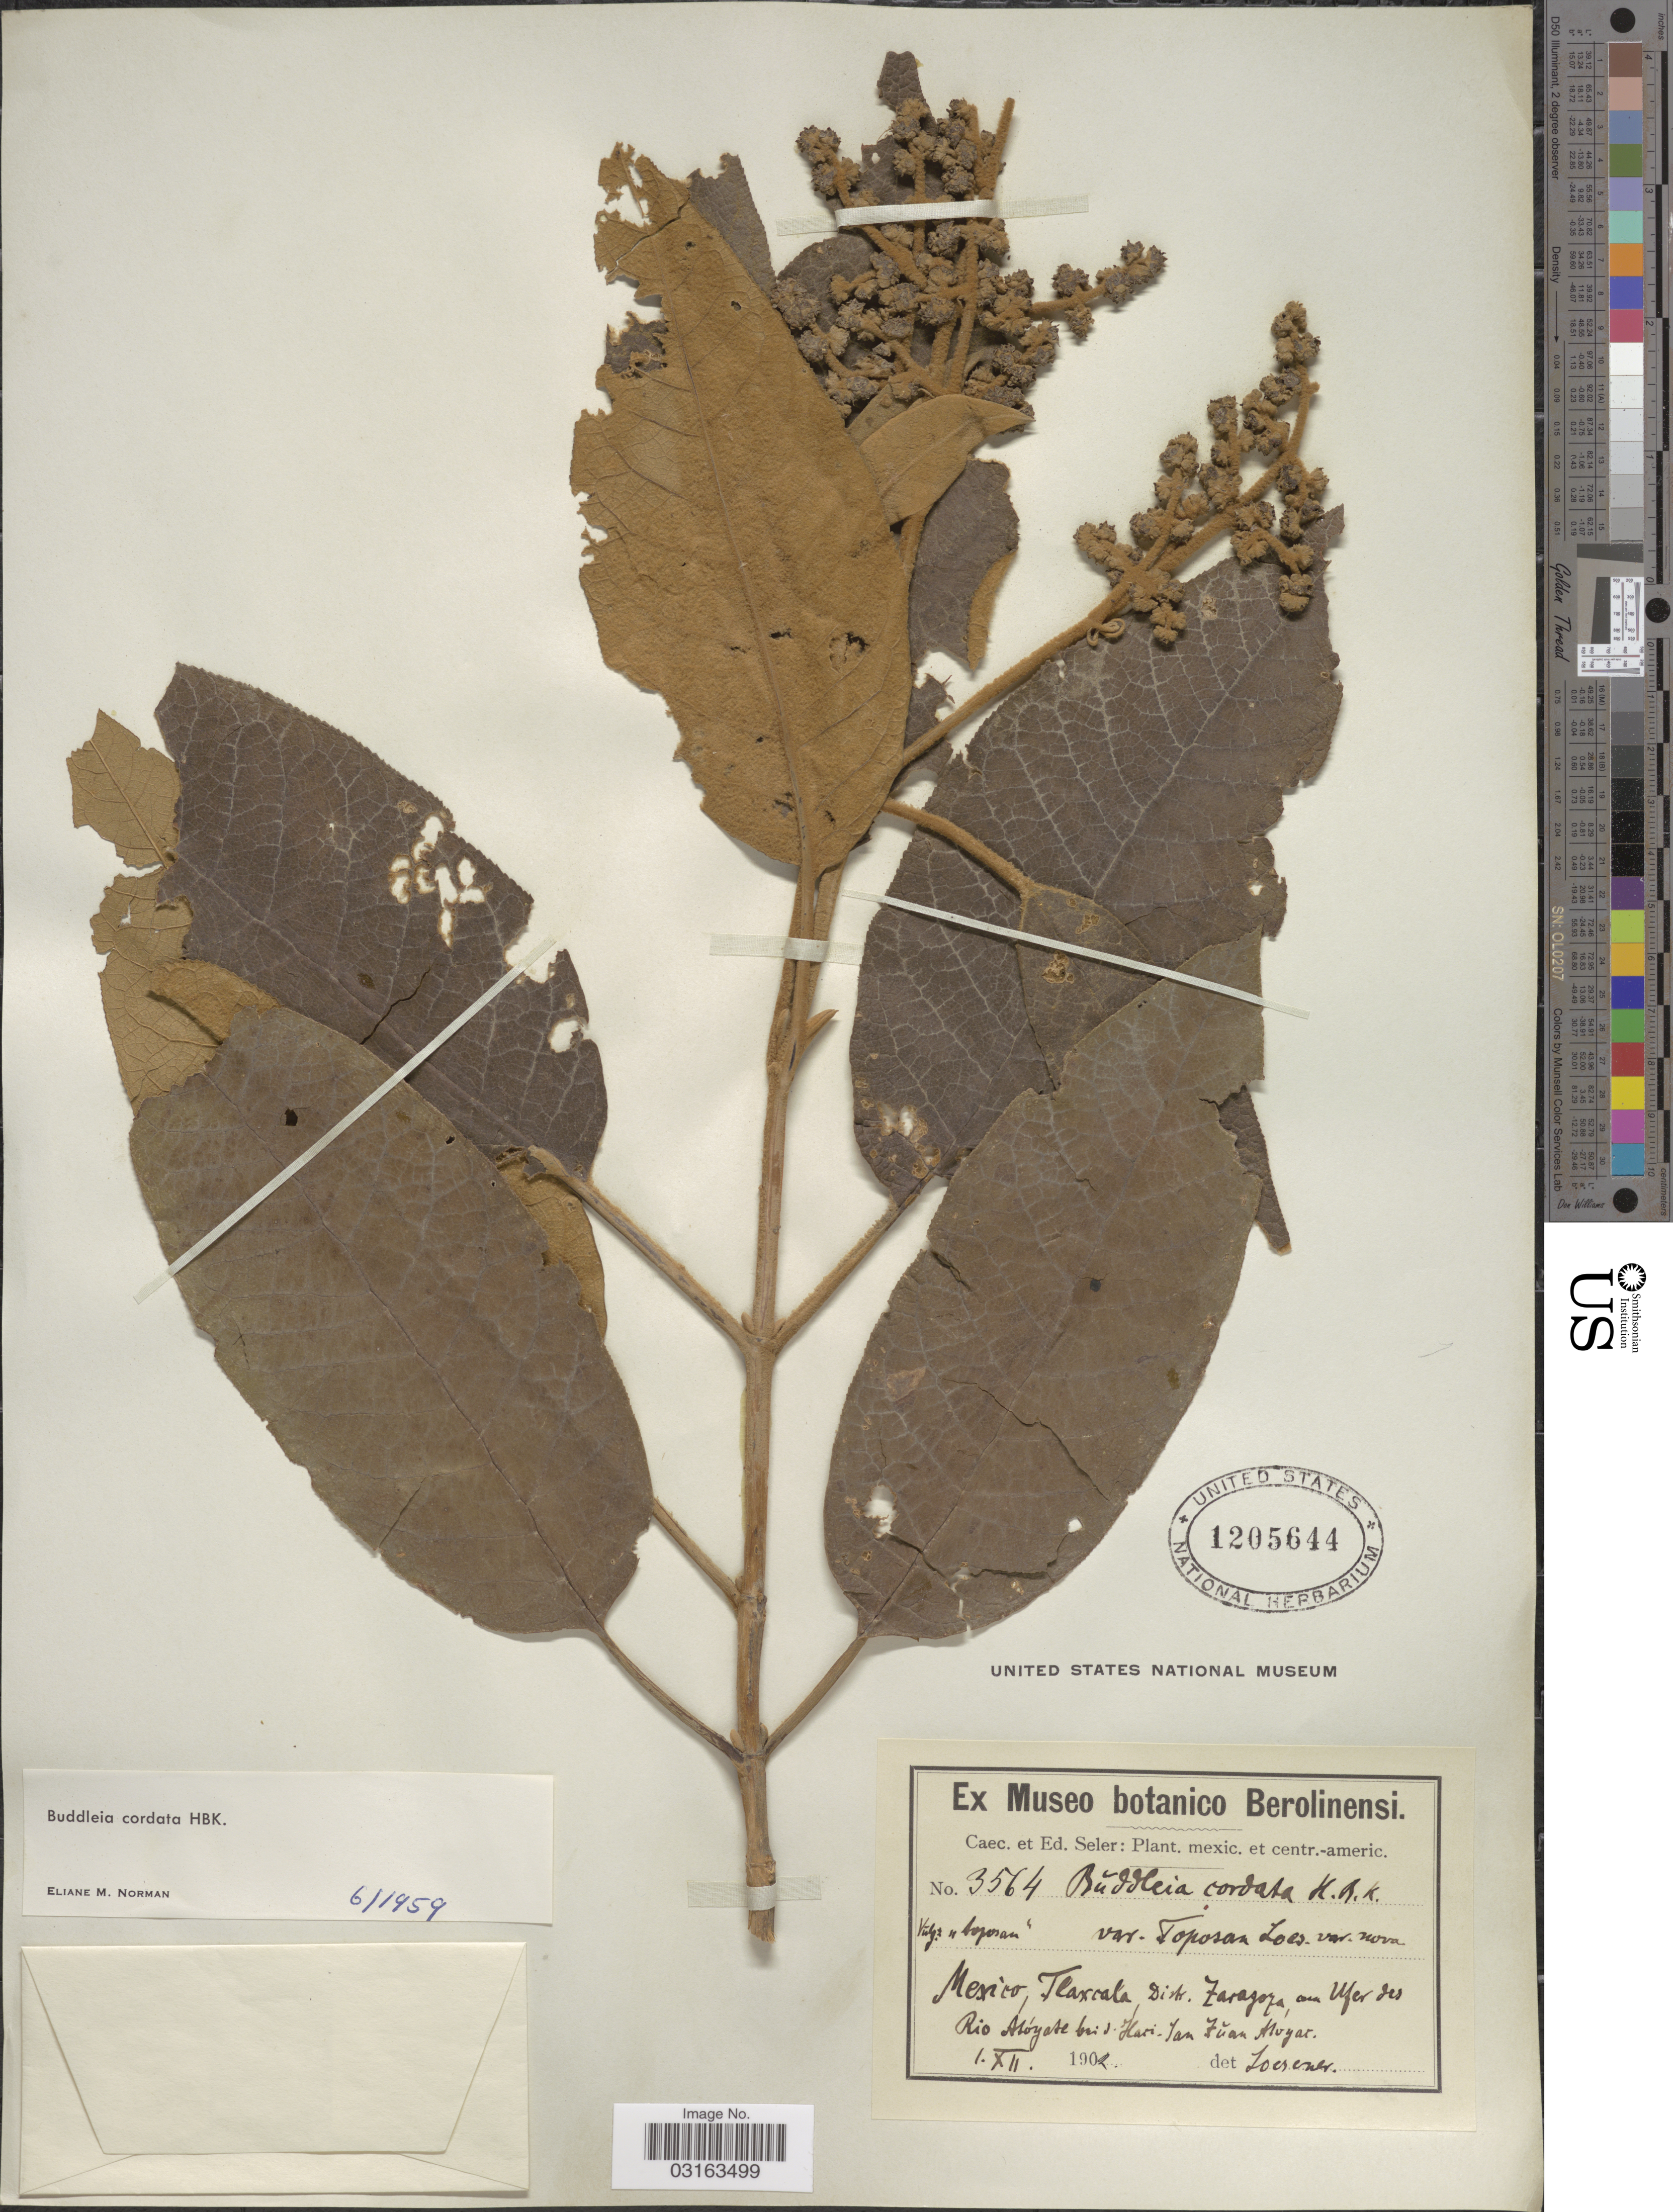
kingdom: Plantae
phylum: Tracheophyta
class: Magnoliopsida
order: Lamiales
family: Scrophulariaceae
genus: Buddleja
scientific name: Buddleja cordata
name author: Kunth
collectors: ex Caec. et Ed Seler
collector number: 3564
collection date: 1902-12-01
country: Mexico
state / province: Tlaxcala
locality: Tlaxcala Distr. Zaragoza, am Ufer des Rio Atóyate bei d. Hari. San Juan Atoyac.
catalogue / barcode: US 1205644